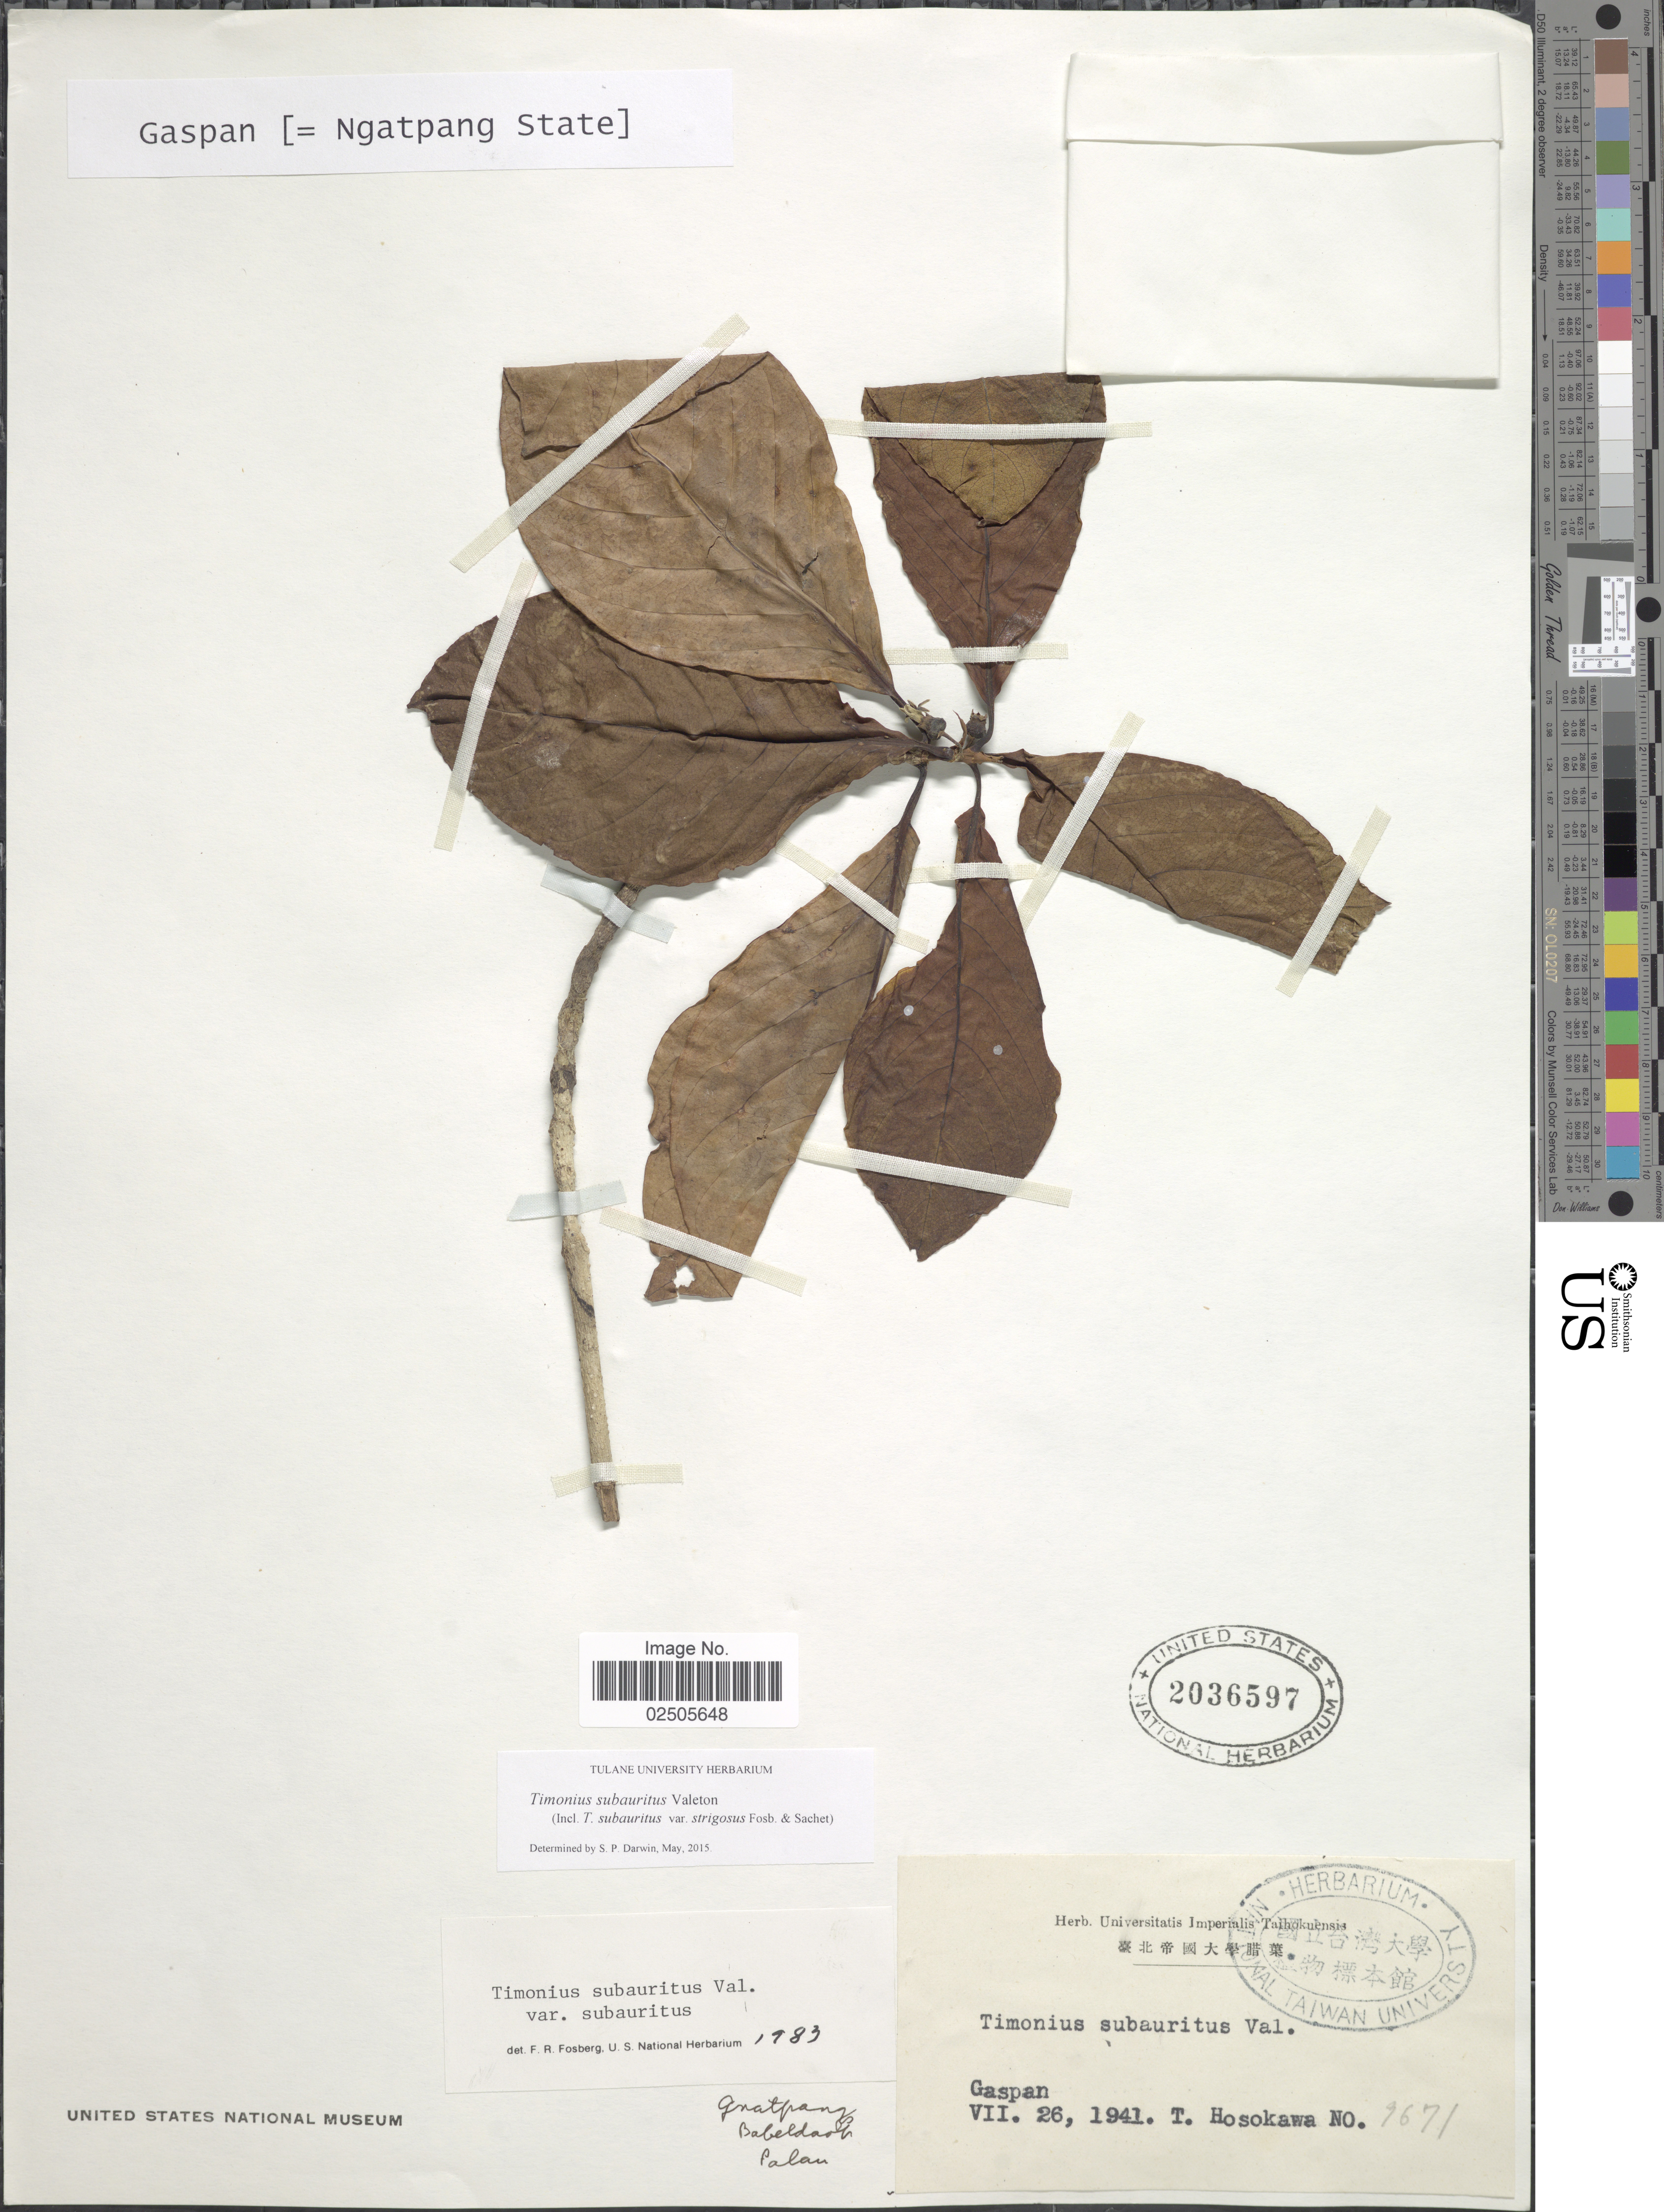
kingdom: Plantae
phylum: Tracheophyta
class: Magnoliopsida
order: Gentianales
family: Rubiaceae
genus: Timonius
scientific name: Timonius subauritus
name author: Valeton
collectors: T. Hosokawa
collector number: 9671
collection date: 1941-07-26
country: Palau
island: Babeldaob [Babelthuap]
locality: Gaspan, Gratpang, Babeldaob, Palau [interpreted]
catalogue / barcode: US 2036597